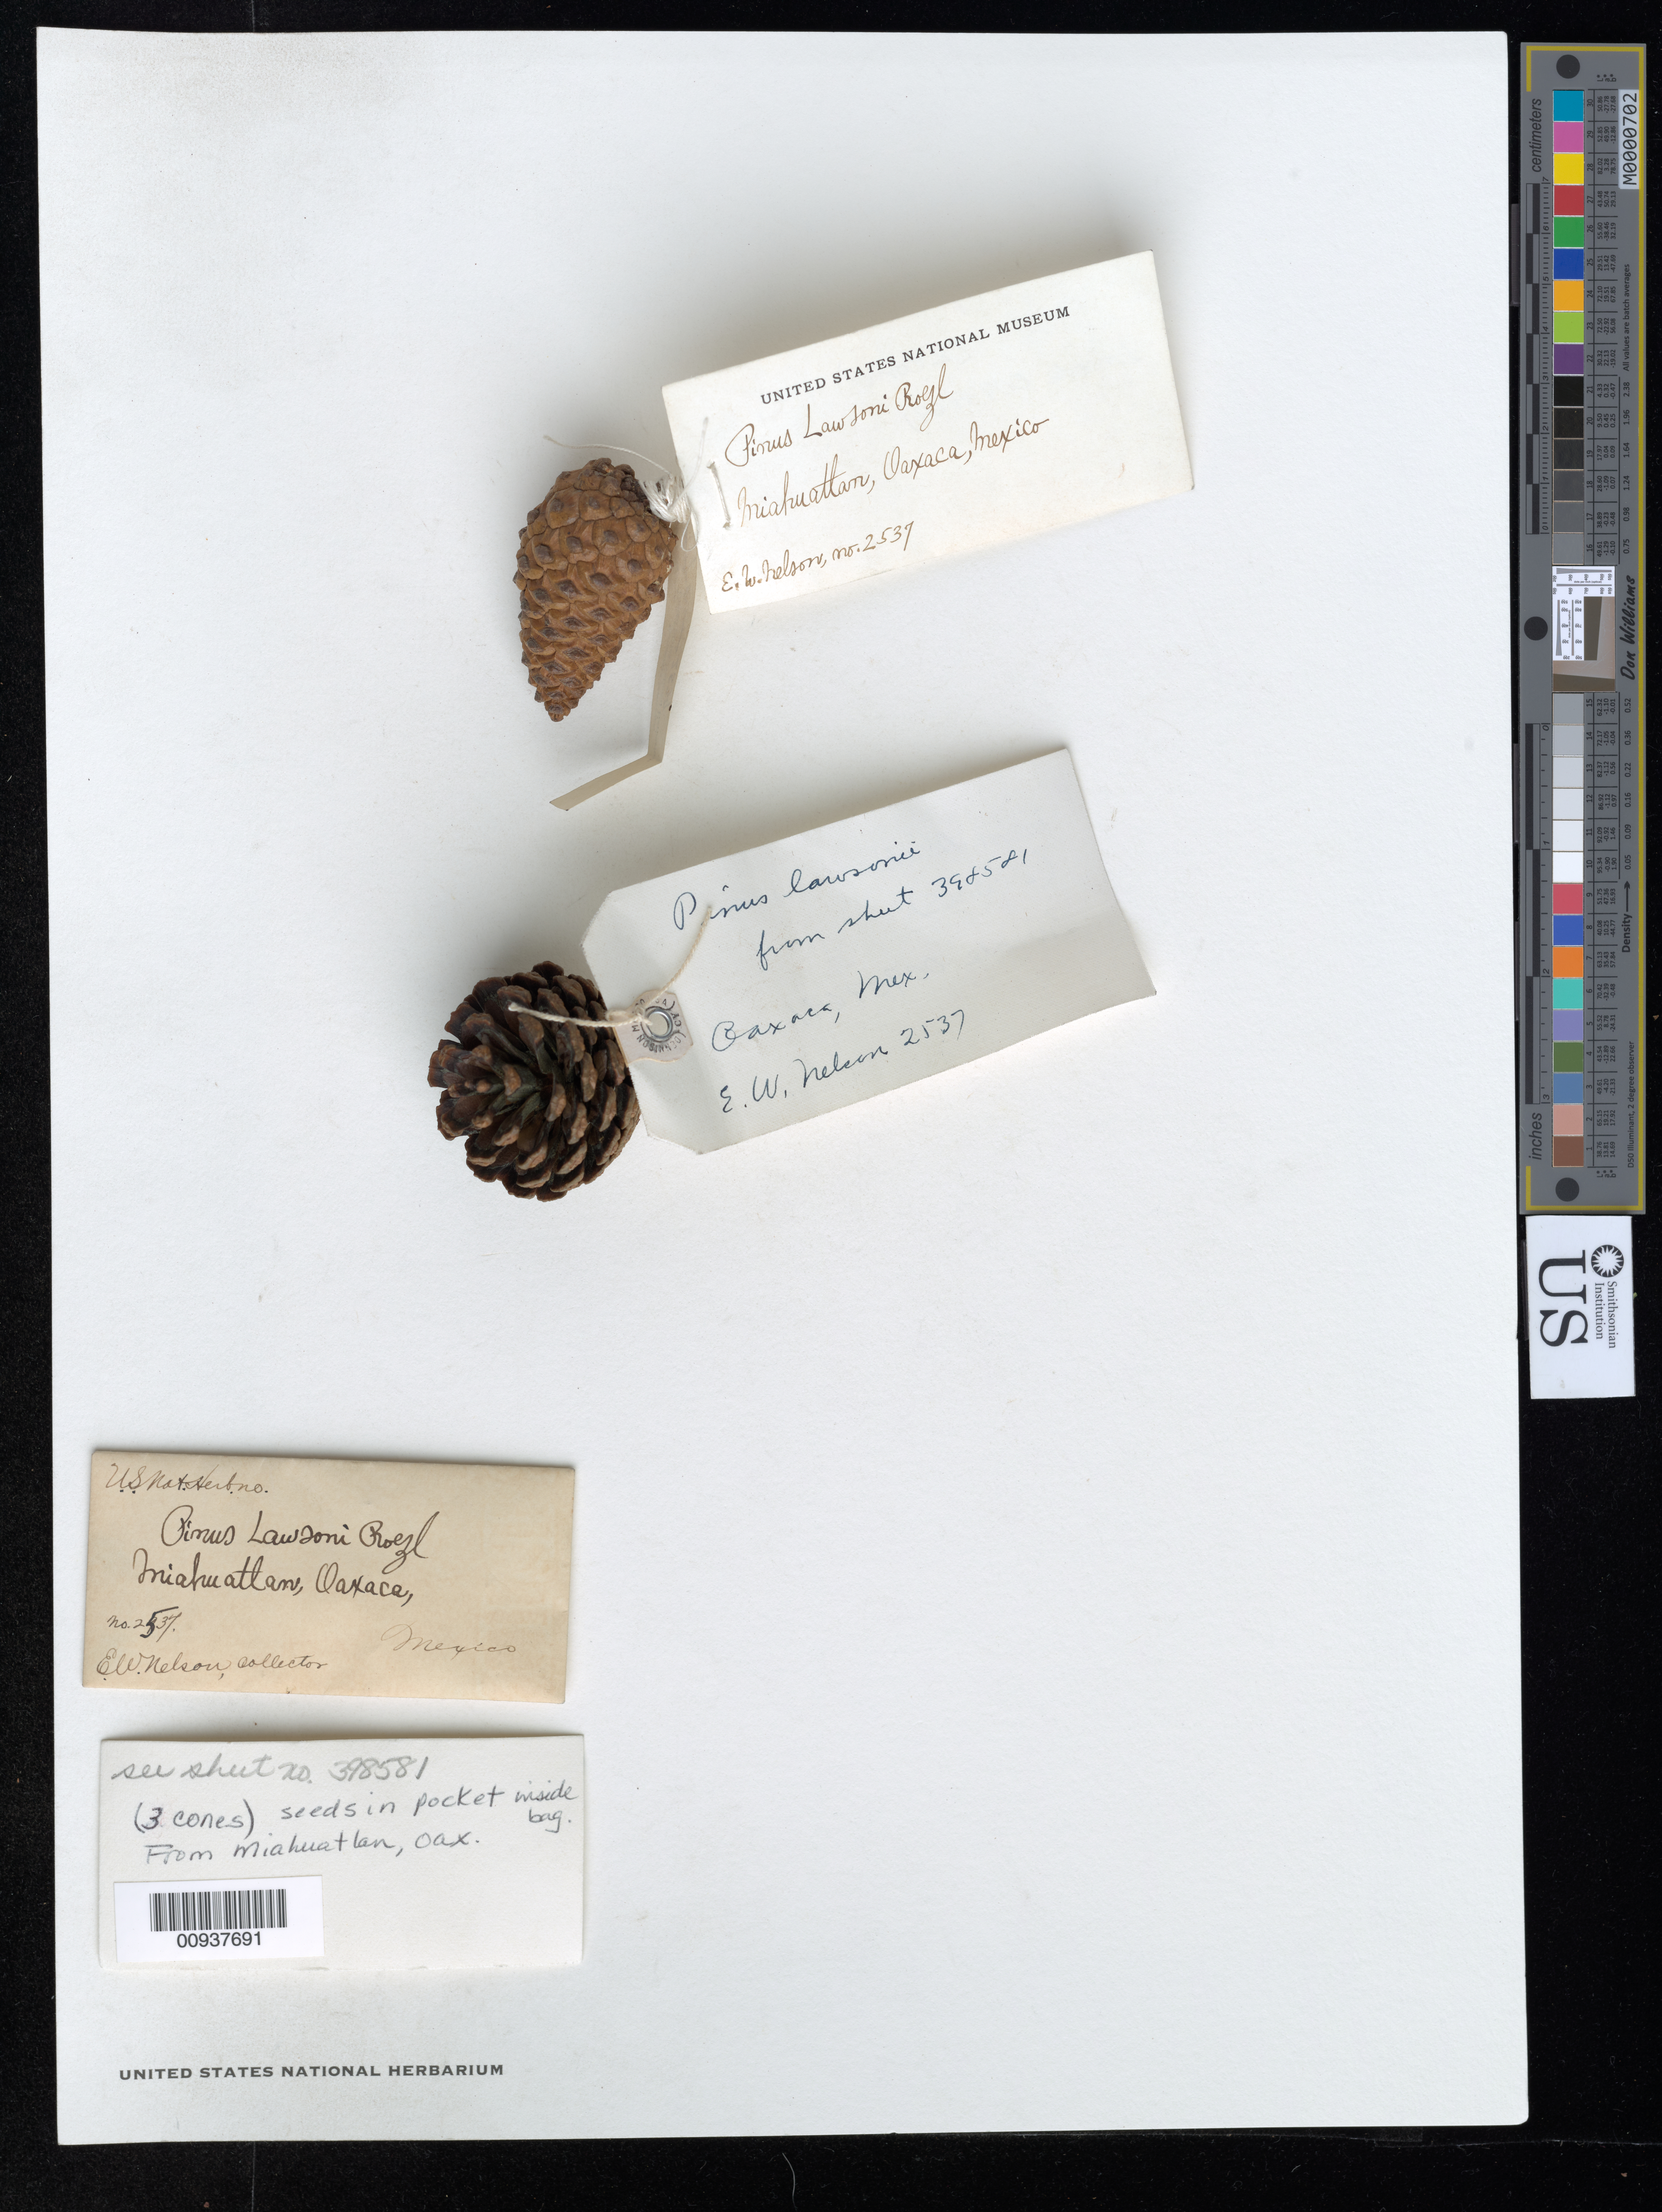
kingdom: Plantae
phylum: Tracheophyta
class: Pinopsida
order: Pinales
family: Pinaceae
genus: Pinus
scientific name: Pinus lawsonii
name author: Roezl ex Gordon & Glend.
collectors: E. W. Nelson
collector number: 2537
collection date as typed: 1895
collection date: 1895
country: Mexico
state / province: Oaxaca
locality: Miahuatlan.